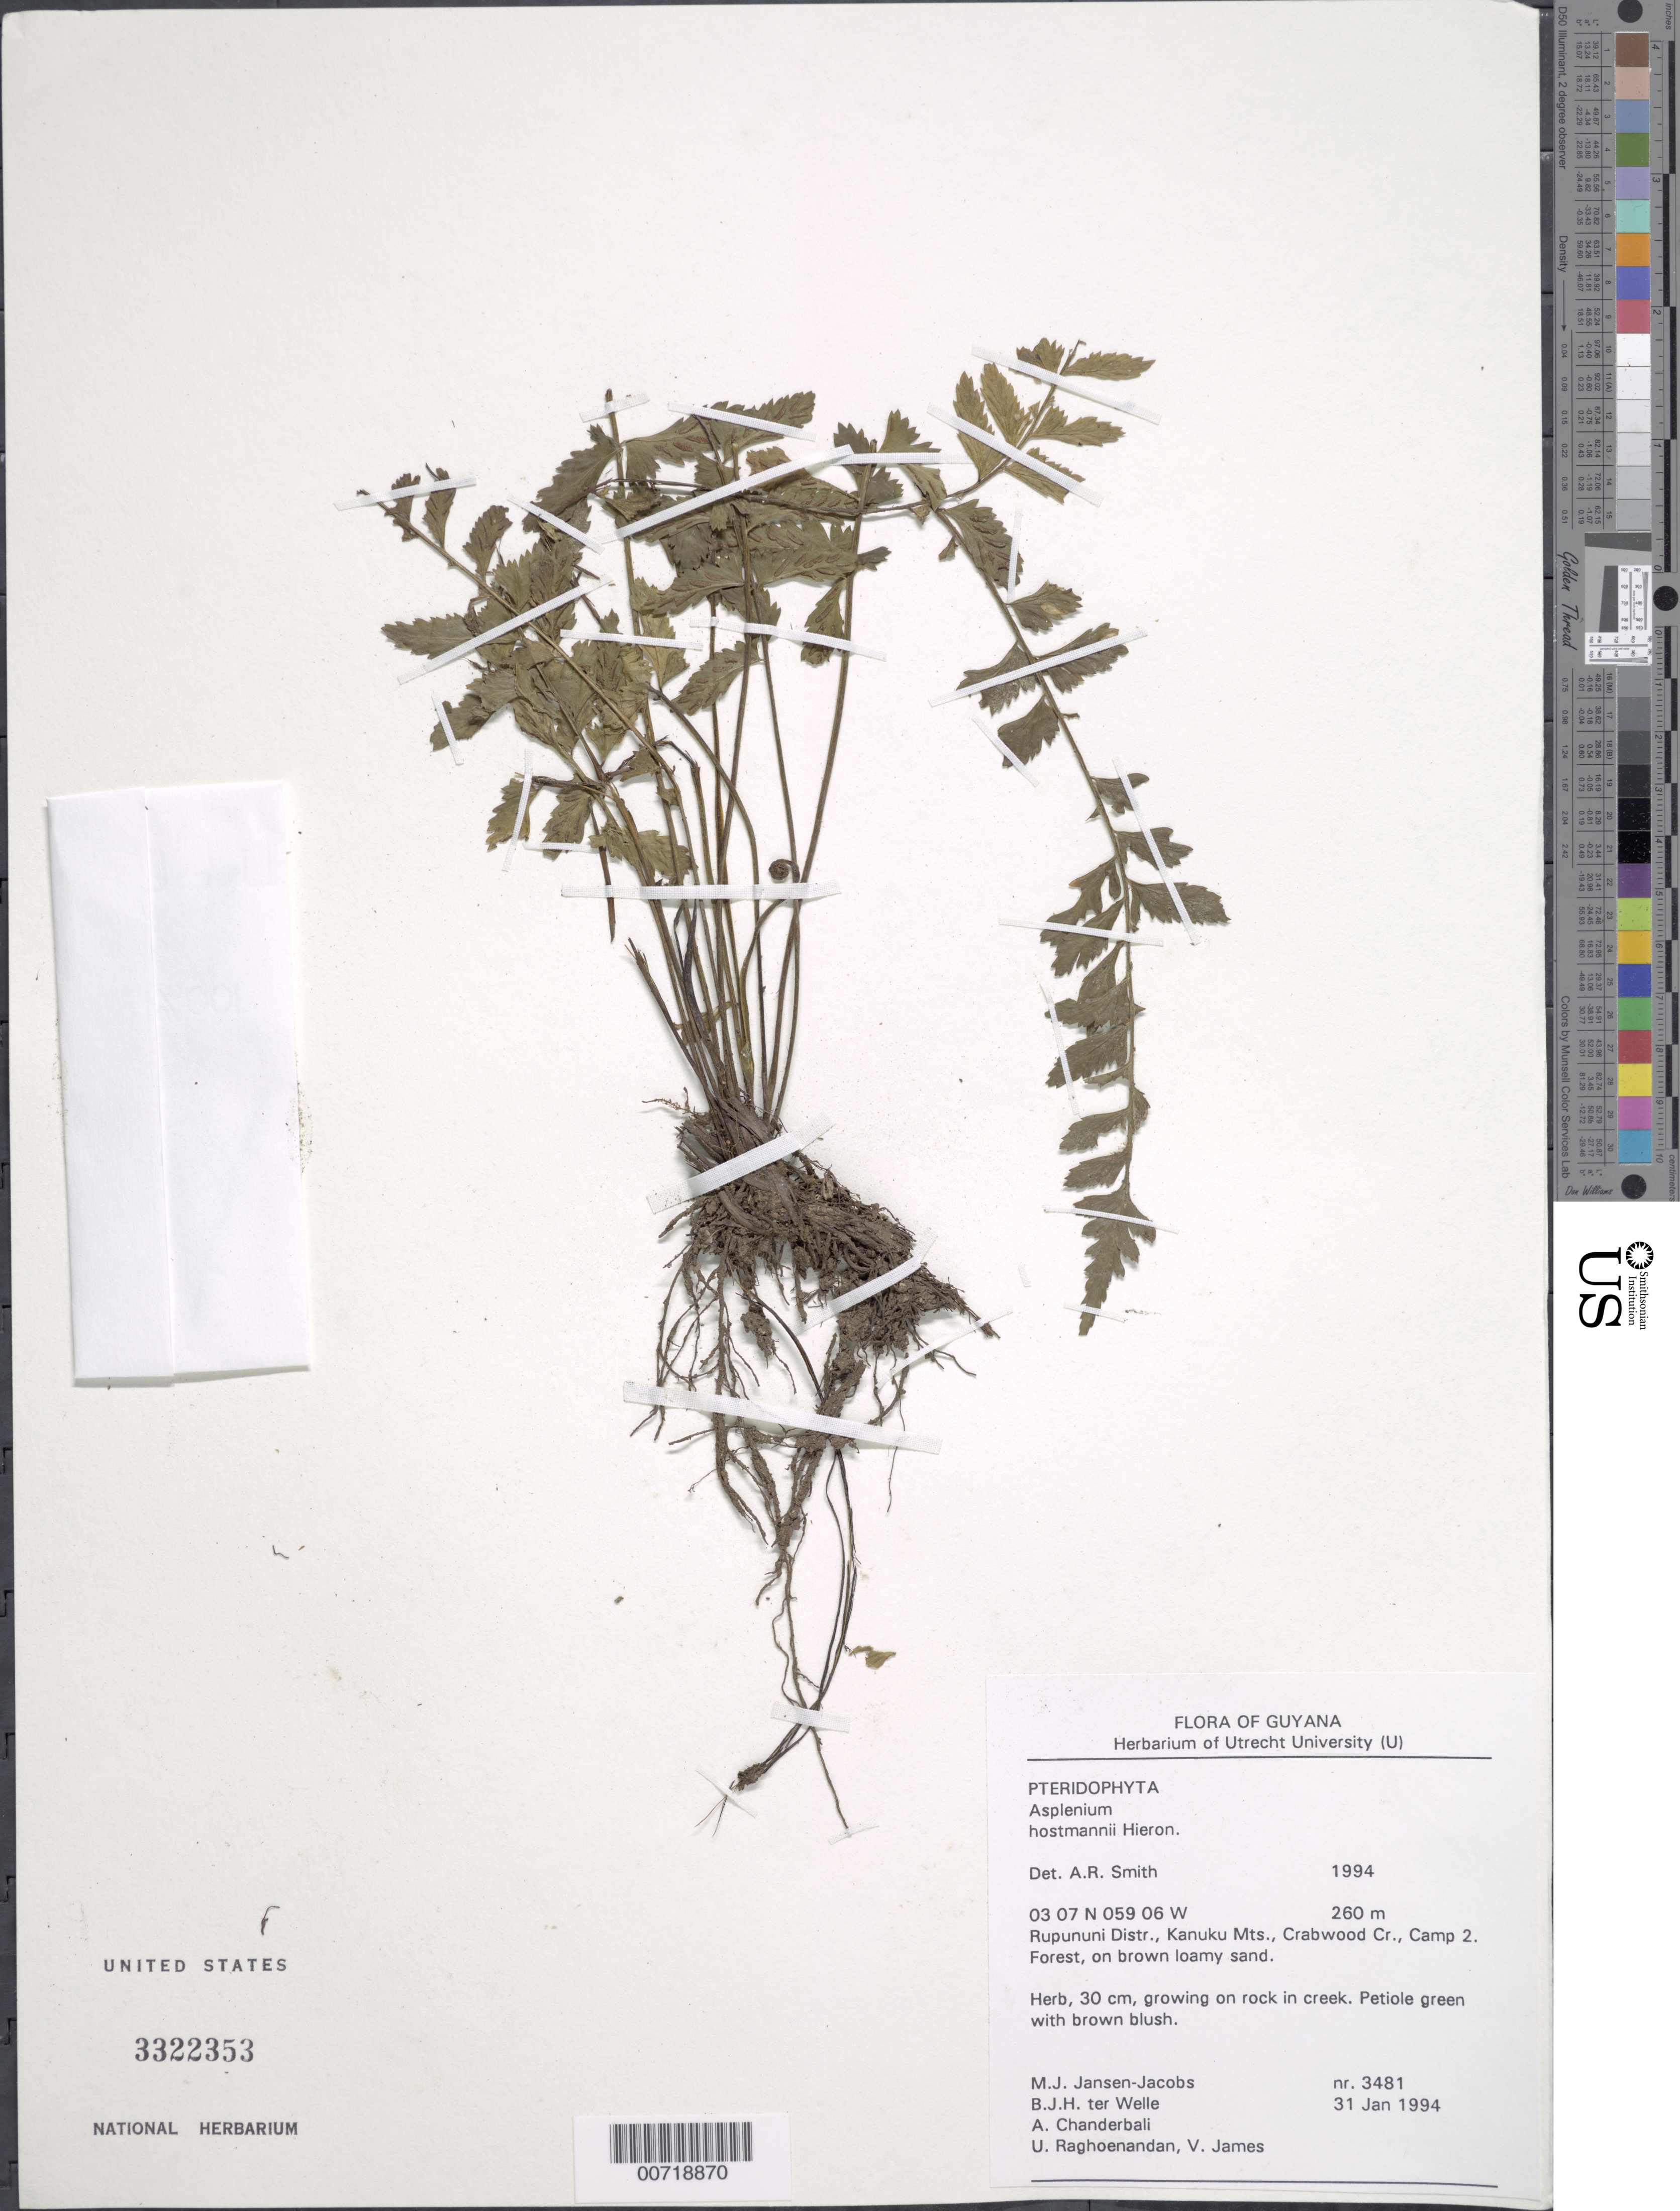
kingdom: Plantae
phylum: Tracheophyta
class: Polypodiopsida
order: Polypodiales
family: Aspleniaceae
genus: Asplenium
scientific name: Asplenium hostmannii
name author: Hieron.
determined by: Smith, Alan R., (UC)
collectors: M. J. Jansen-Jacobs, B. Welle, A. S. Chanderbali, U. Raghoenandan & V. James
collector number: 3481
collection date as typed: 31-Jan-94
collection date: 1994-01-31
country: Guyana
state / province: U. Takutu-U. Essequibo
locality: Crabwood Cr., Camp 2, Kanuku Mts., Rupununi District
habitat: Forest on brown loamy sand, growing on rock in creek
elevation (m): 260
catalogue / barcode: US 3322353